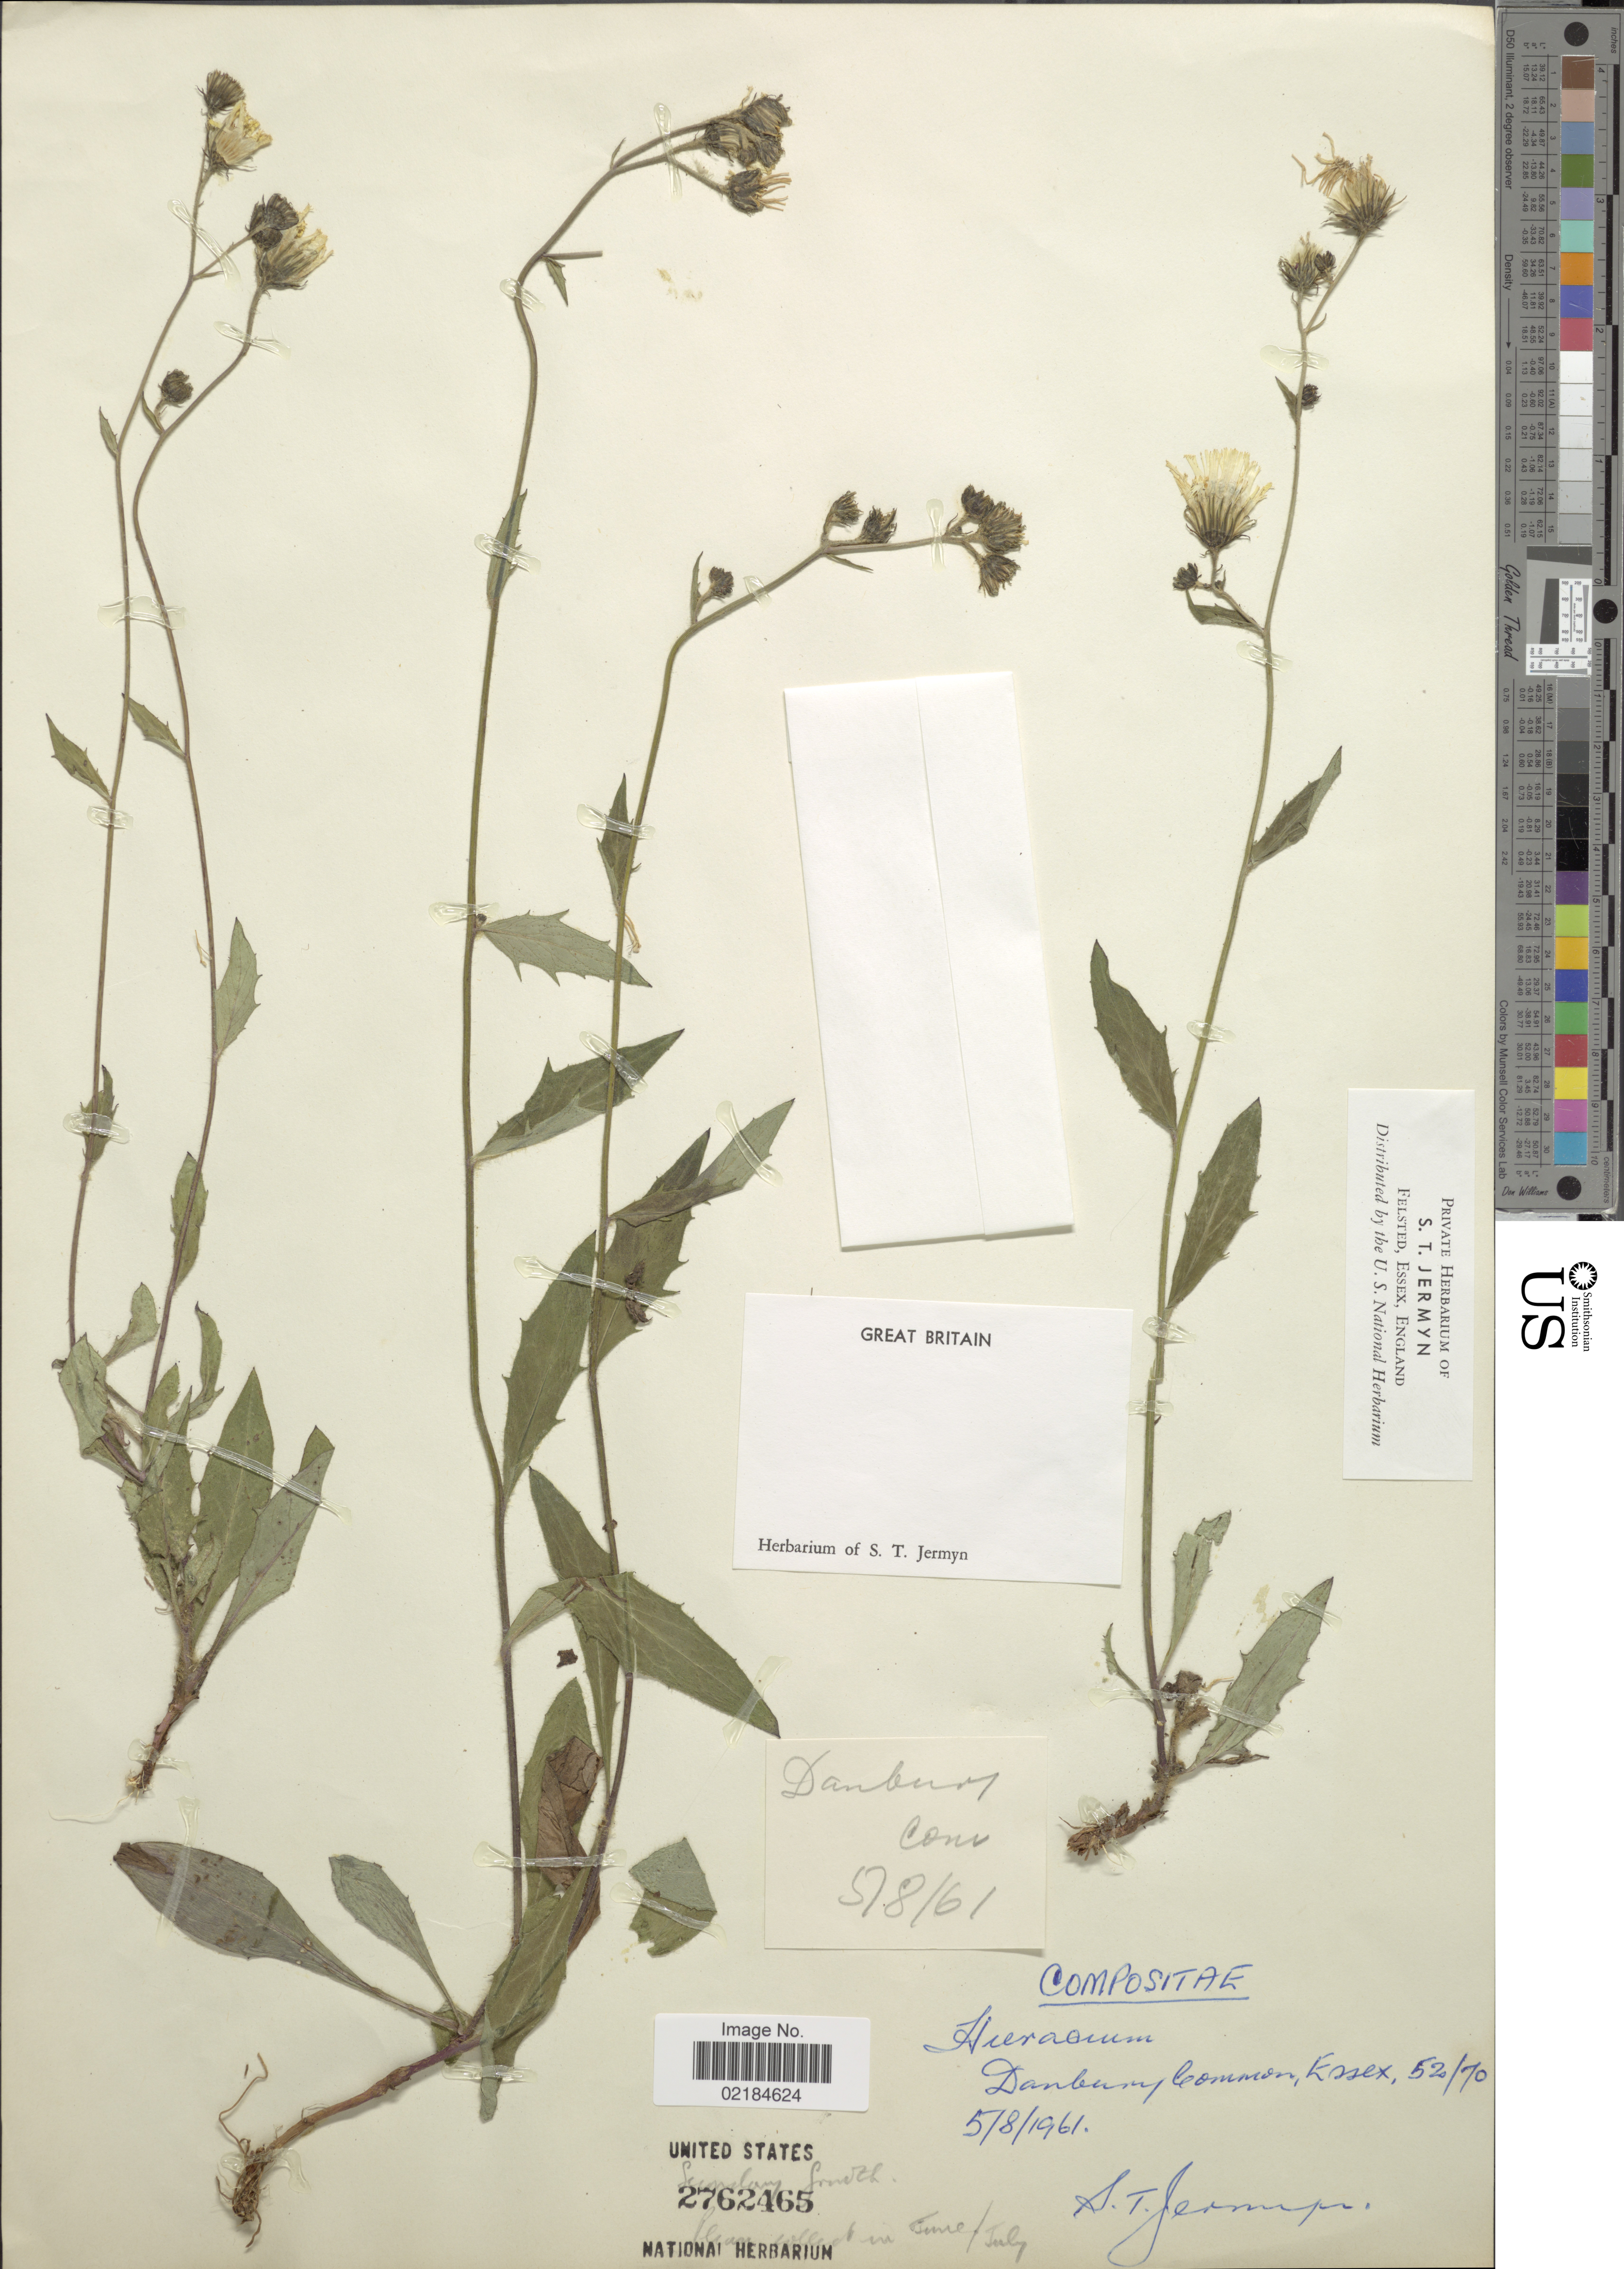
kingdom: Plantae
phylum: Tracheophyta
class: Magnoliopsida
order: Asterales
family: Asteraceae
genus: Hieracium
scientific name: Hieracium repandulare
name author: Druce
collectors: S. Jermyn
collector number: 52/70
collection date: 1961-08-05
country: United Kingdom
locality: Danbury common, Essex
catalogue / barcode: US 2762465